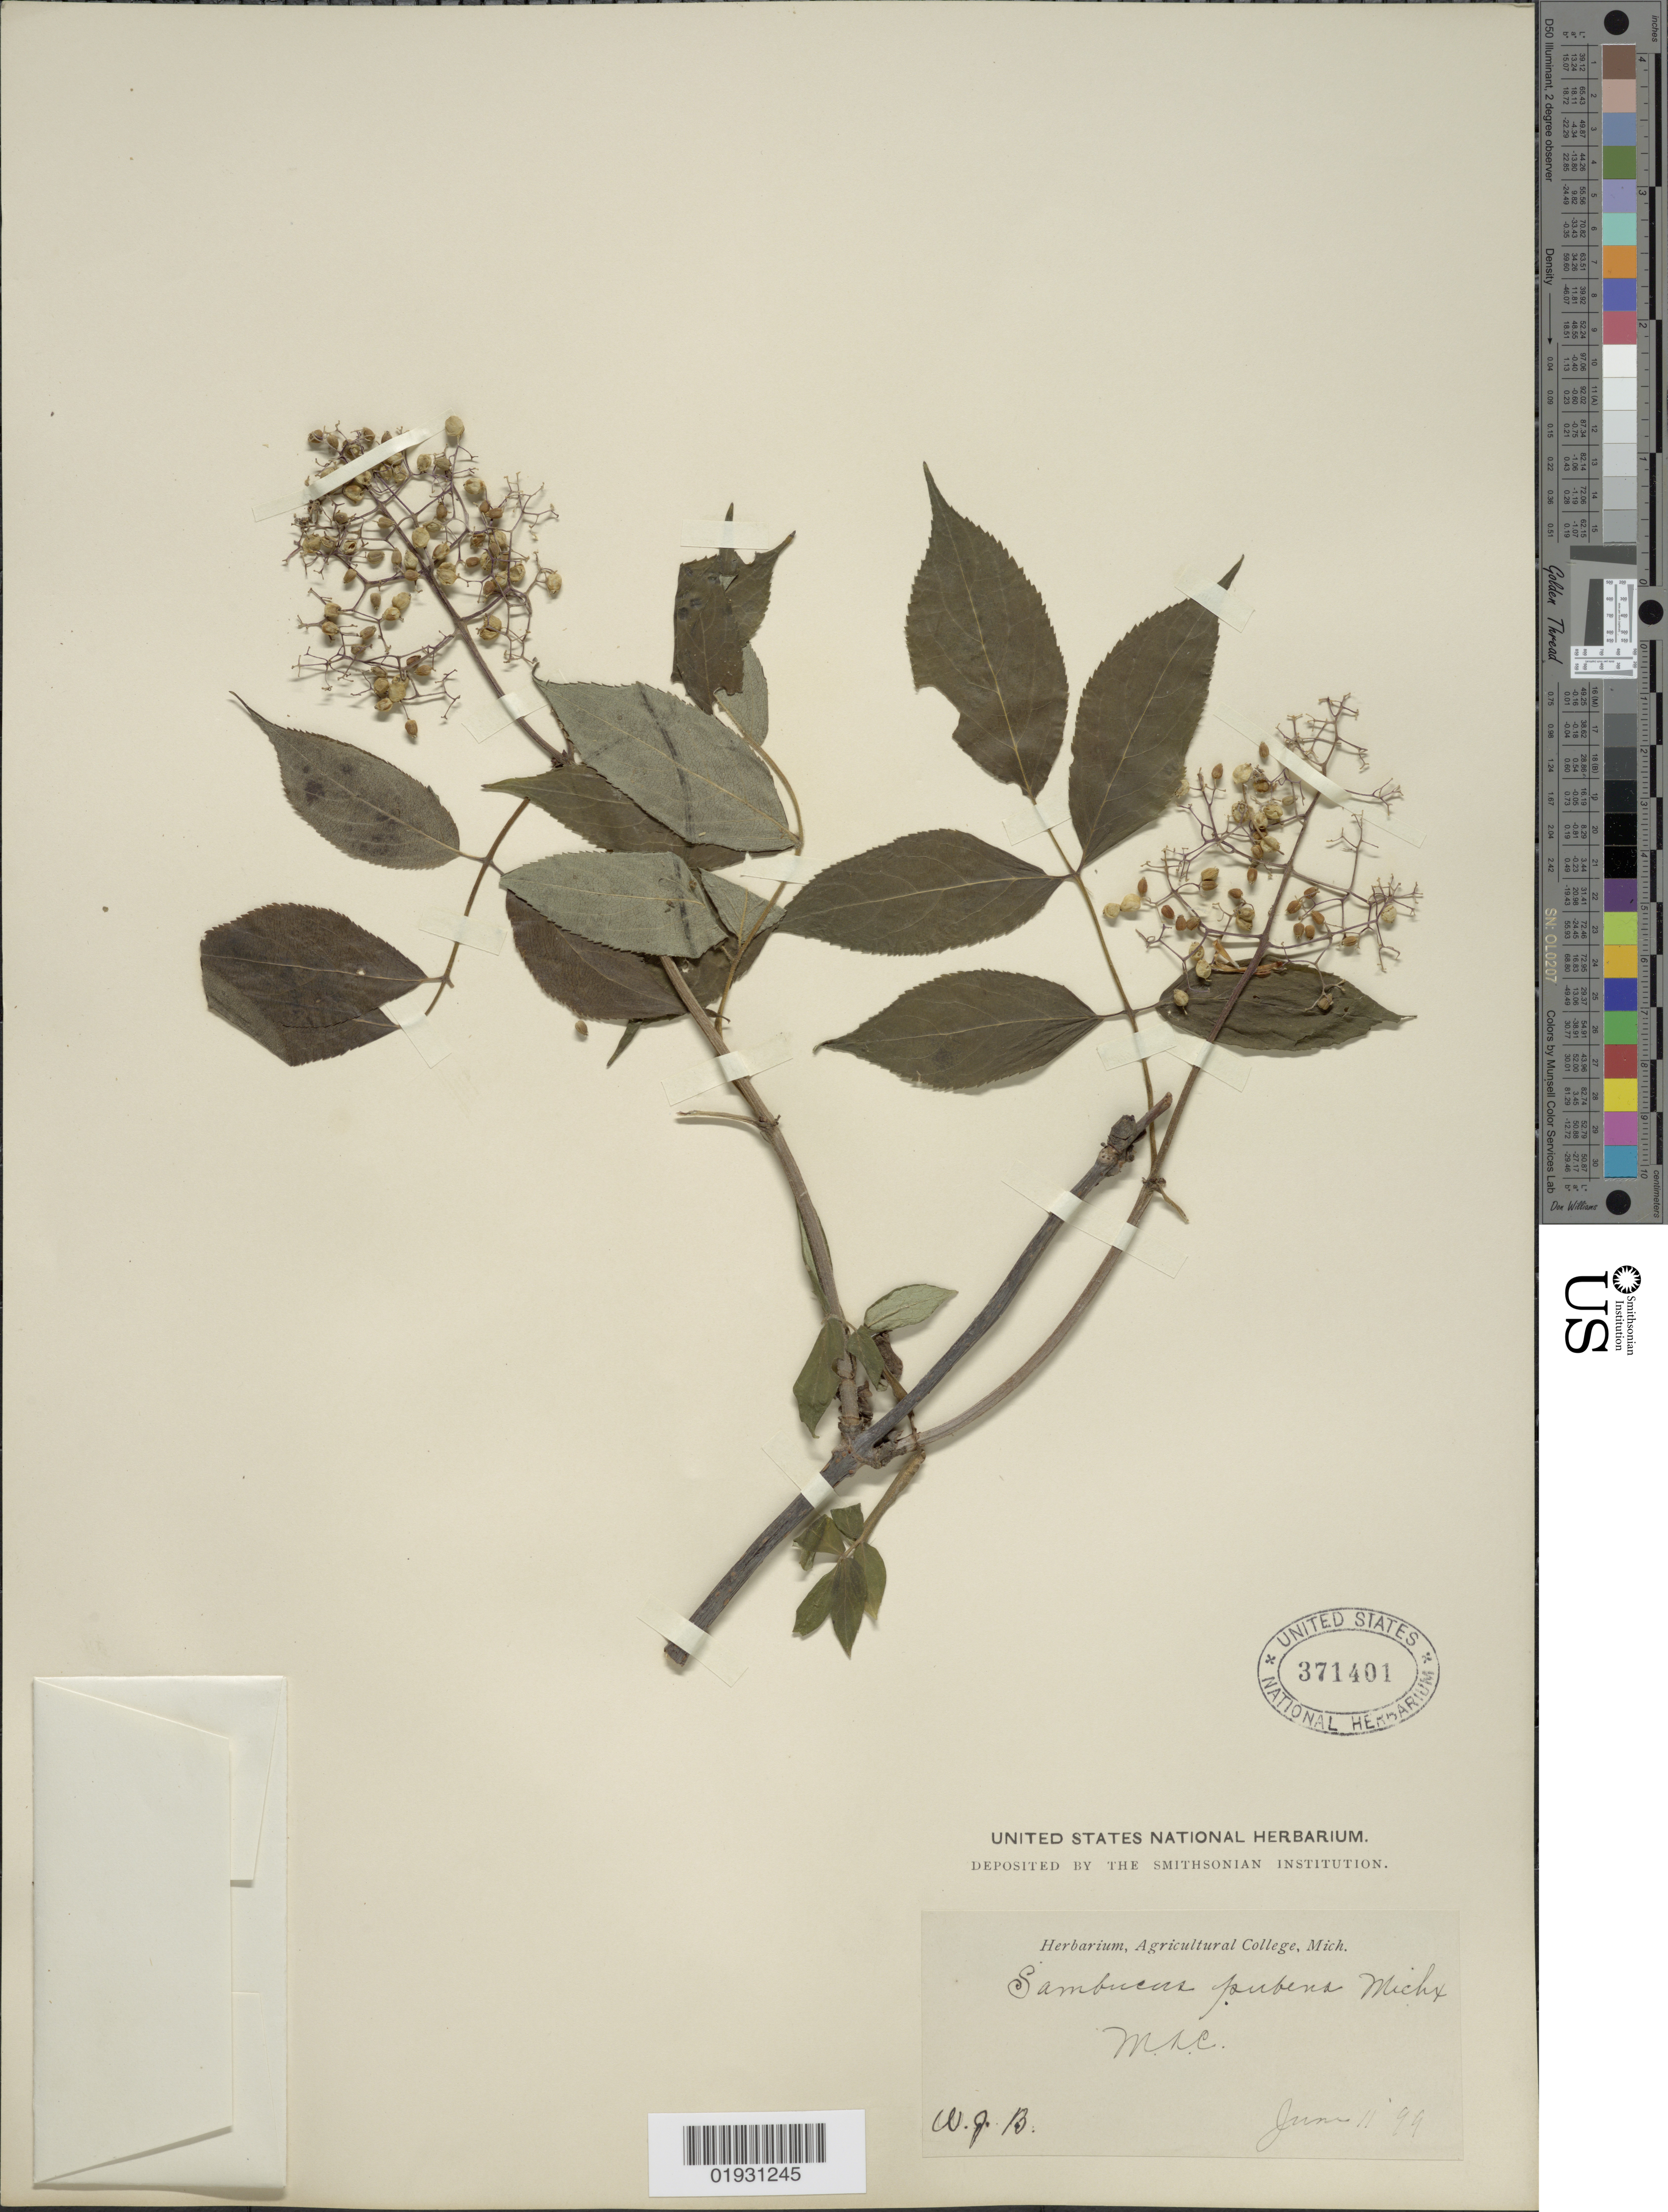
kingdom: Plantae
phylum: Tracheophyta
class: Magnoliopsida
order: Dipsacales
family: Viburnaceae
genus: Sambucus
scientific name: Sambucus racemosa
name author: L.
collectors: W.J.B.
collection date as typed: Transcribed d/m/y: 11/6/99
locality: M.A.C.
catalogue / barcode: US 371401